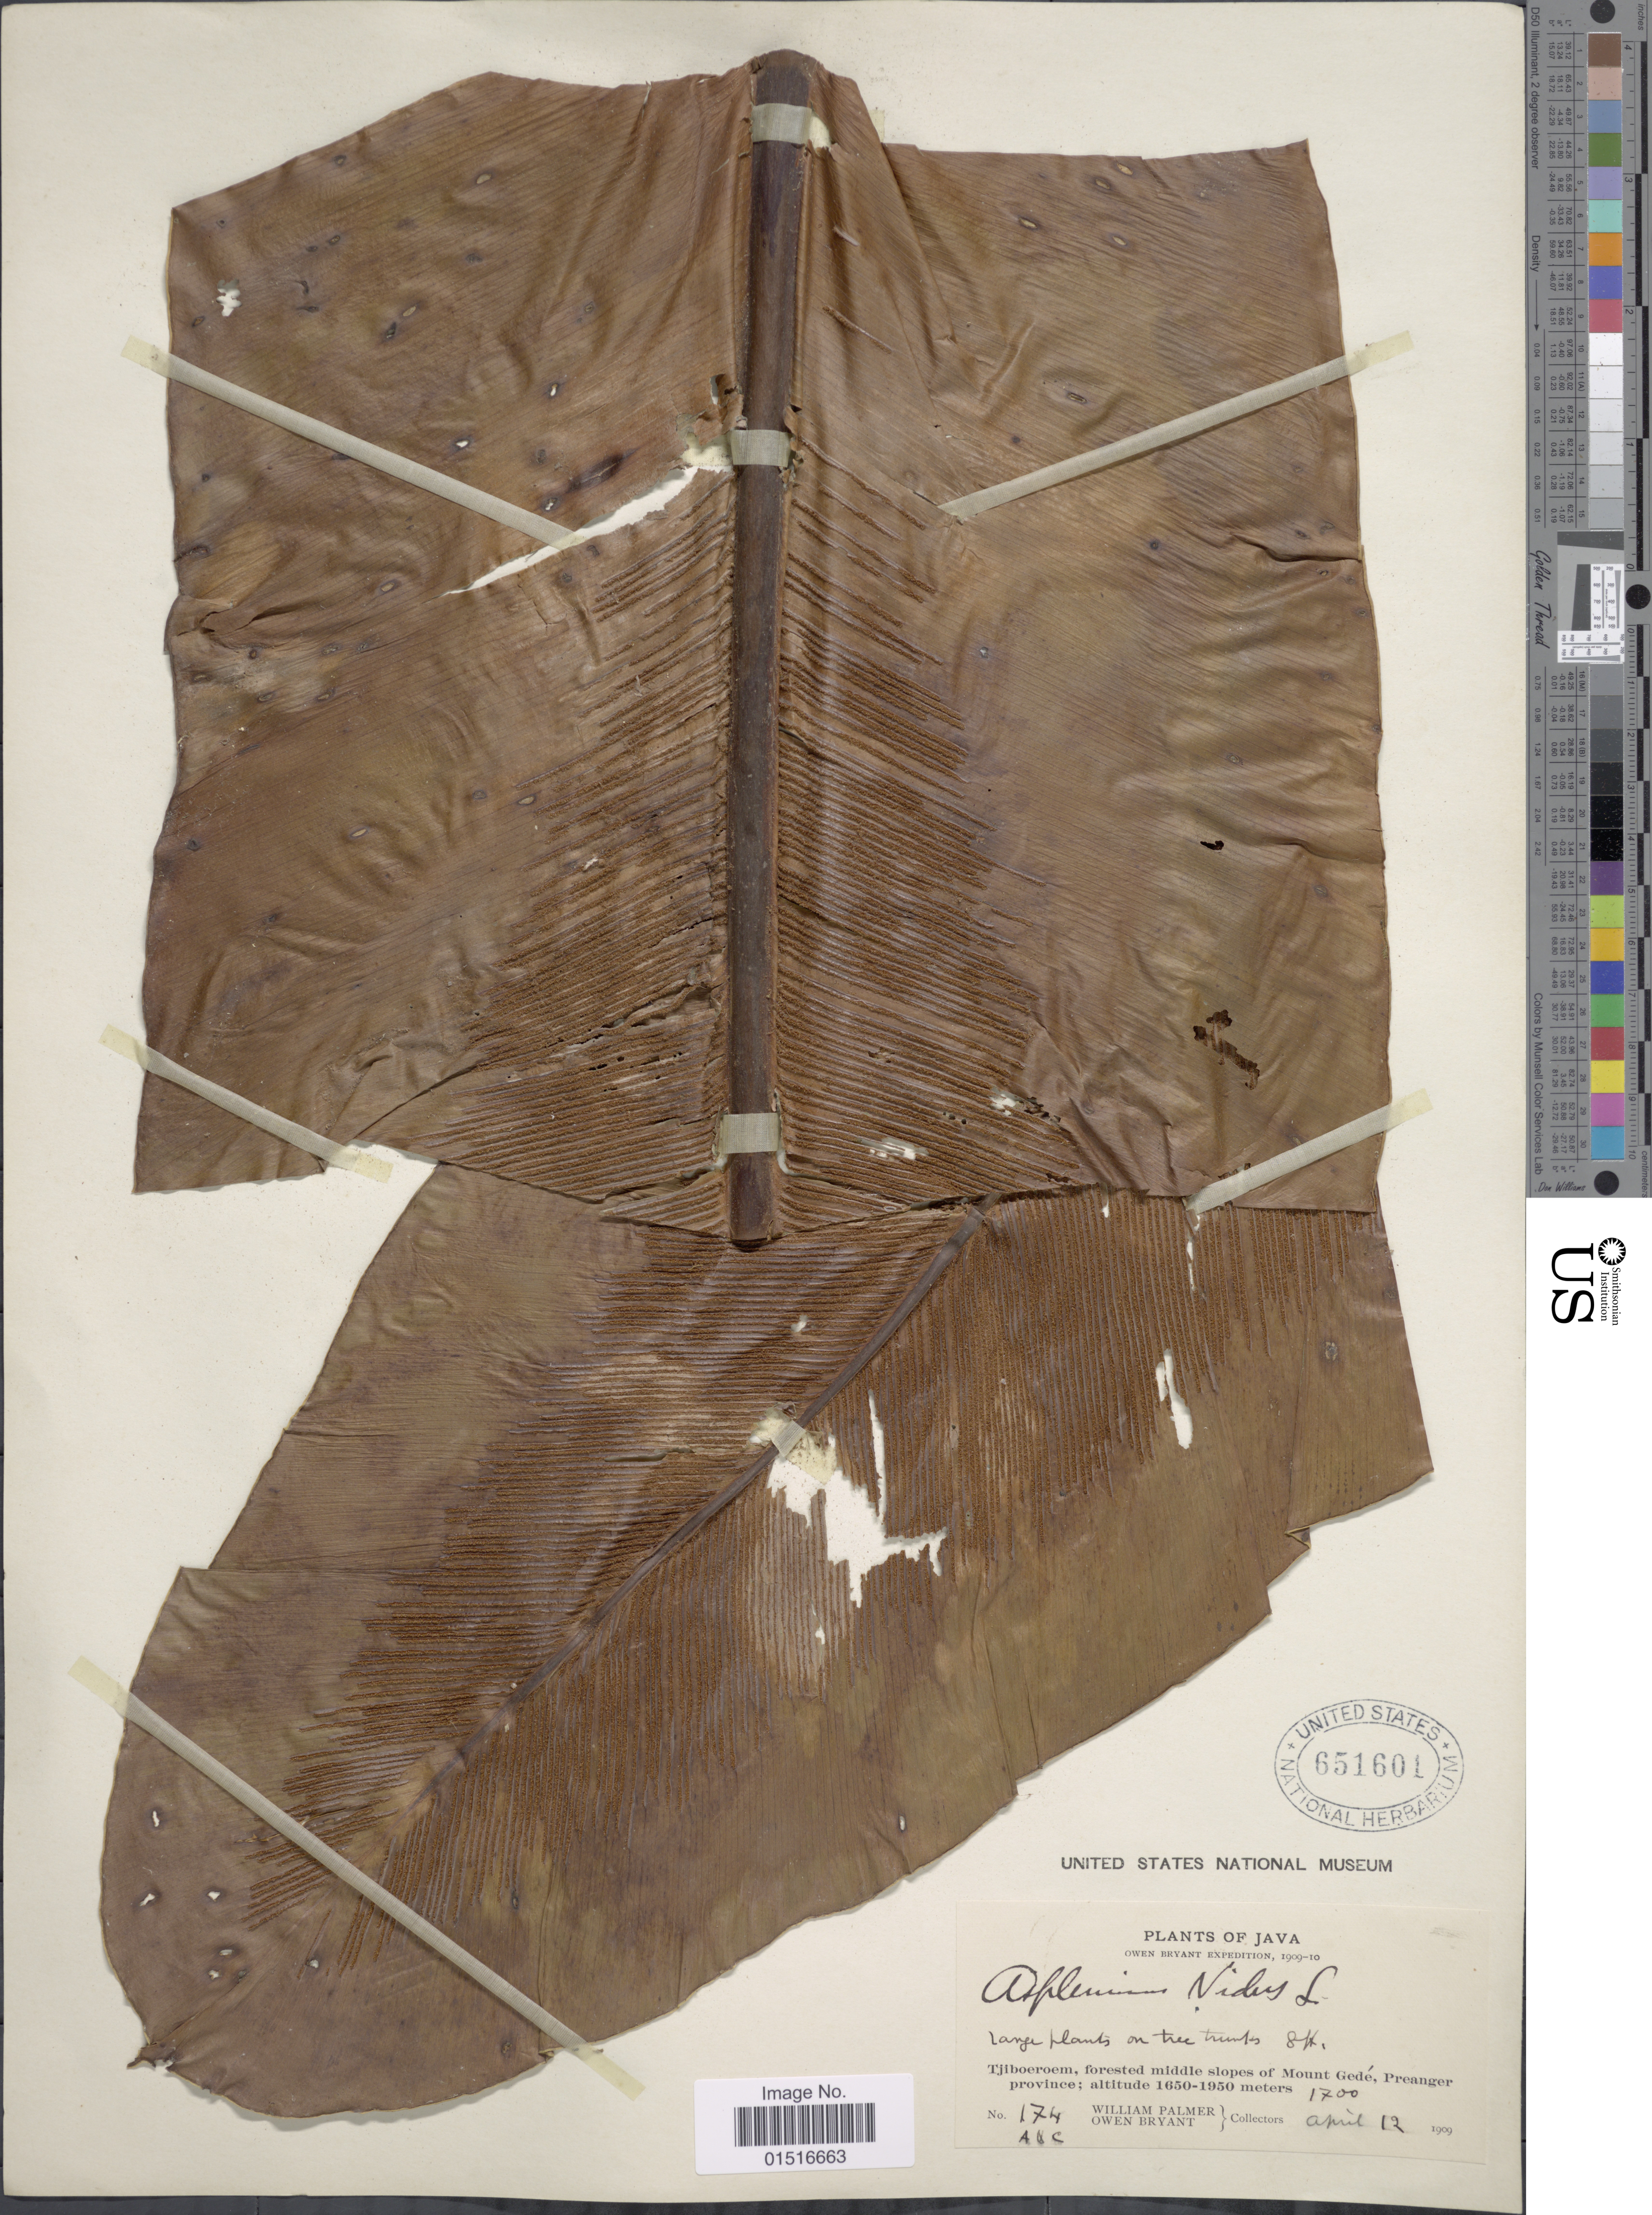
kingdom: Plantae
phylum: Tracheophyta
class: Polypodiopsida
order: Polypodiales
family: Aspleniaceae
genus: Asplenium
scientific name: Asplenium nidus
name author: L.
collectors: W. Palmer & O. Bryant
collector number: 174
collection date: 1909-04-12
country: Indonesia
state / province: Java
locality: Tjiboeroem, forested middle slopes of Mount Gede, Preanger province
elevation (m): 1700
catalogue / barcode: US 651601